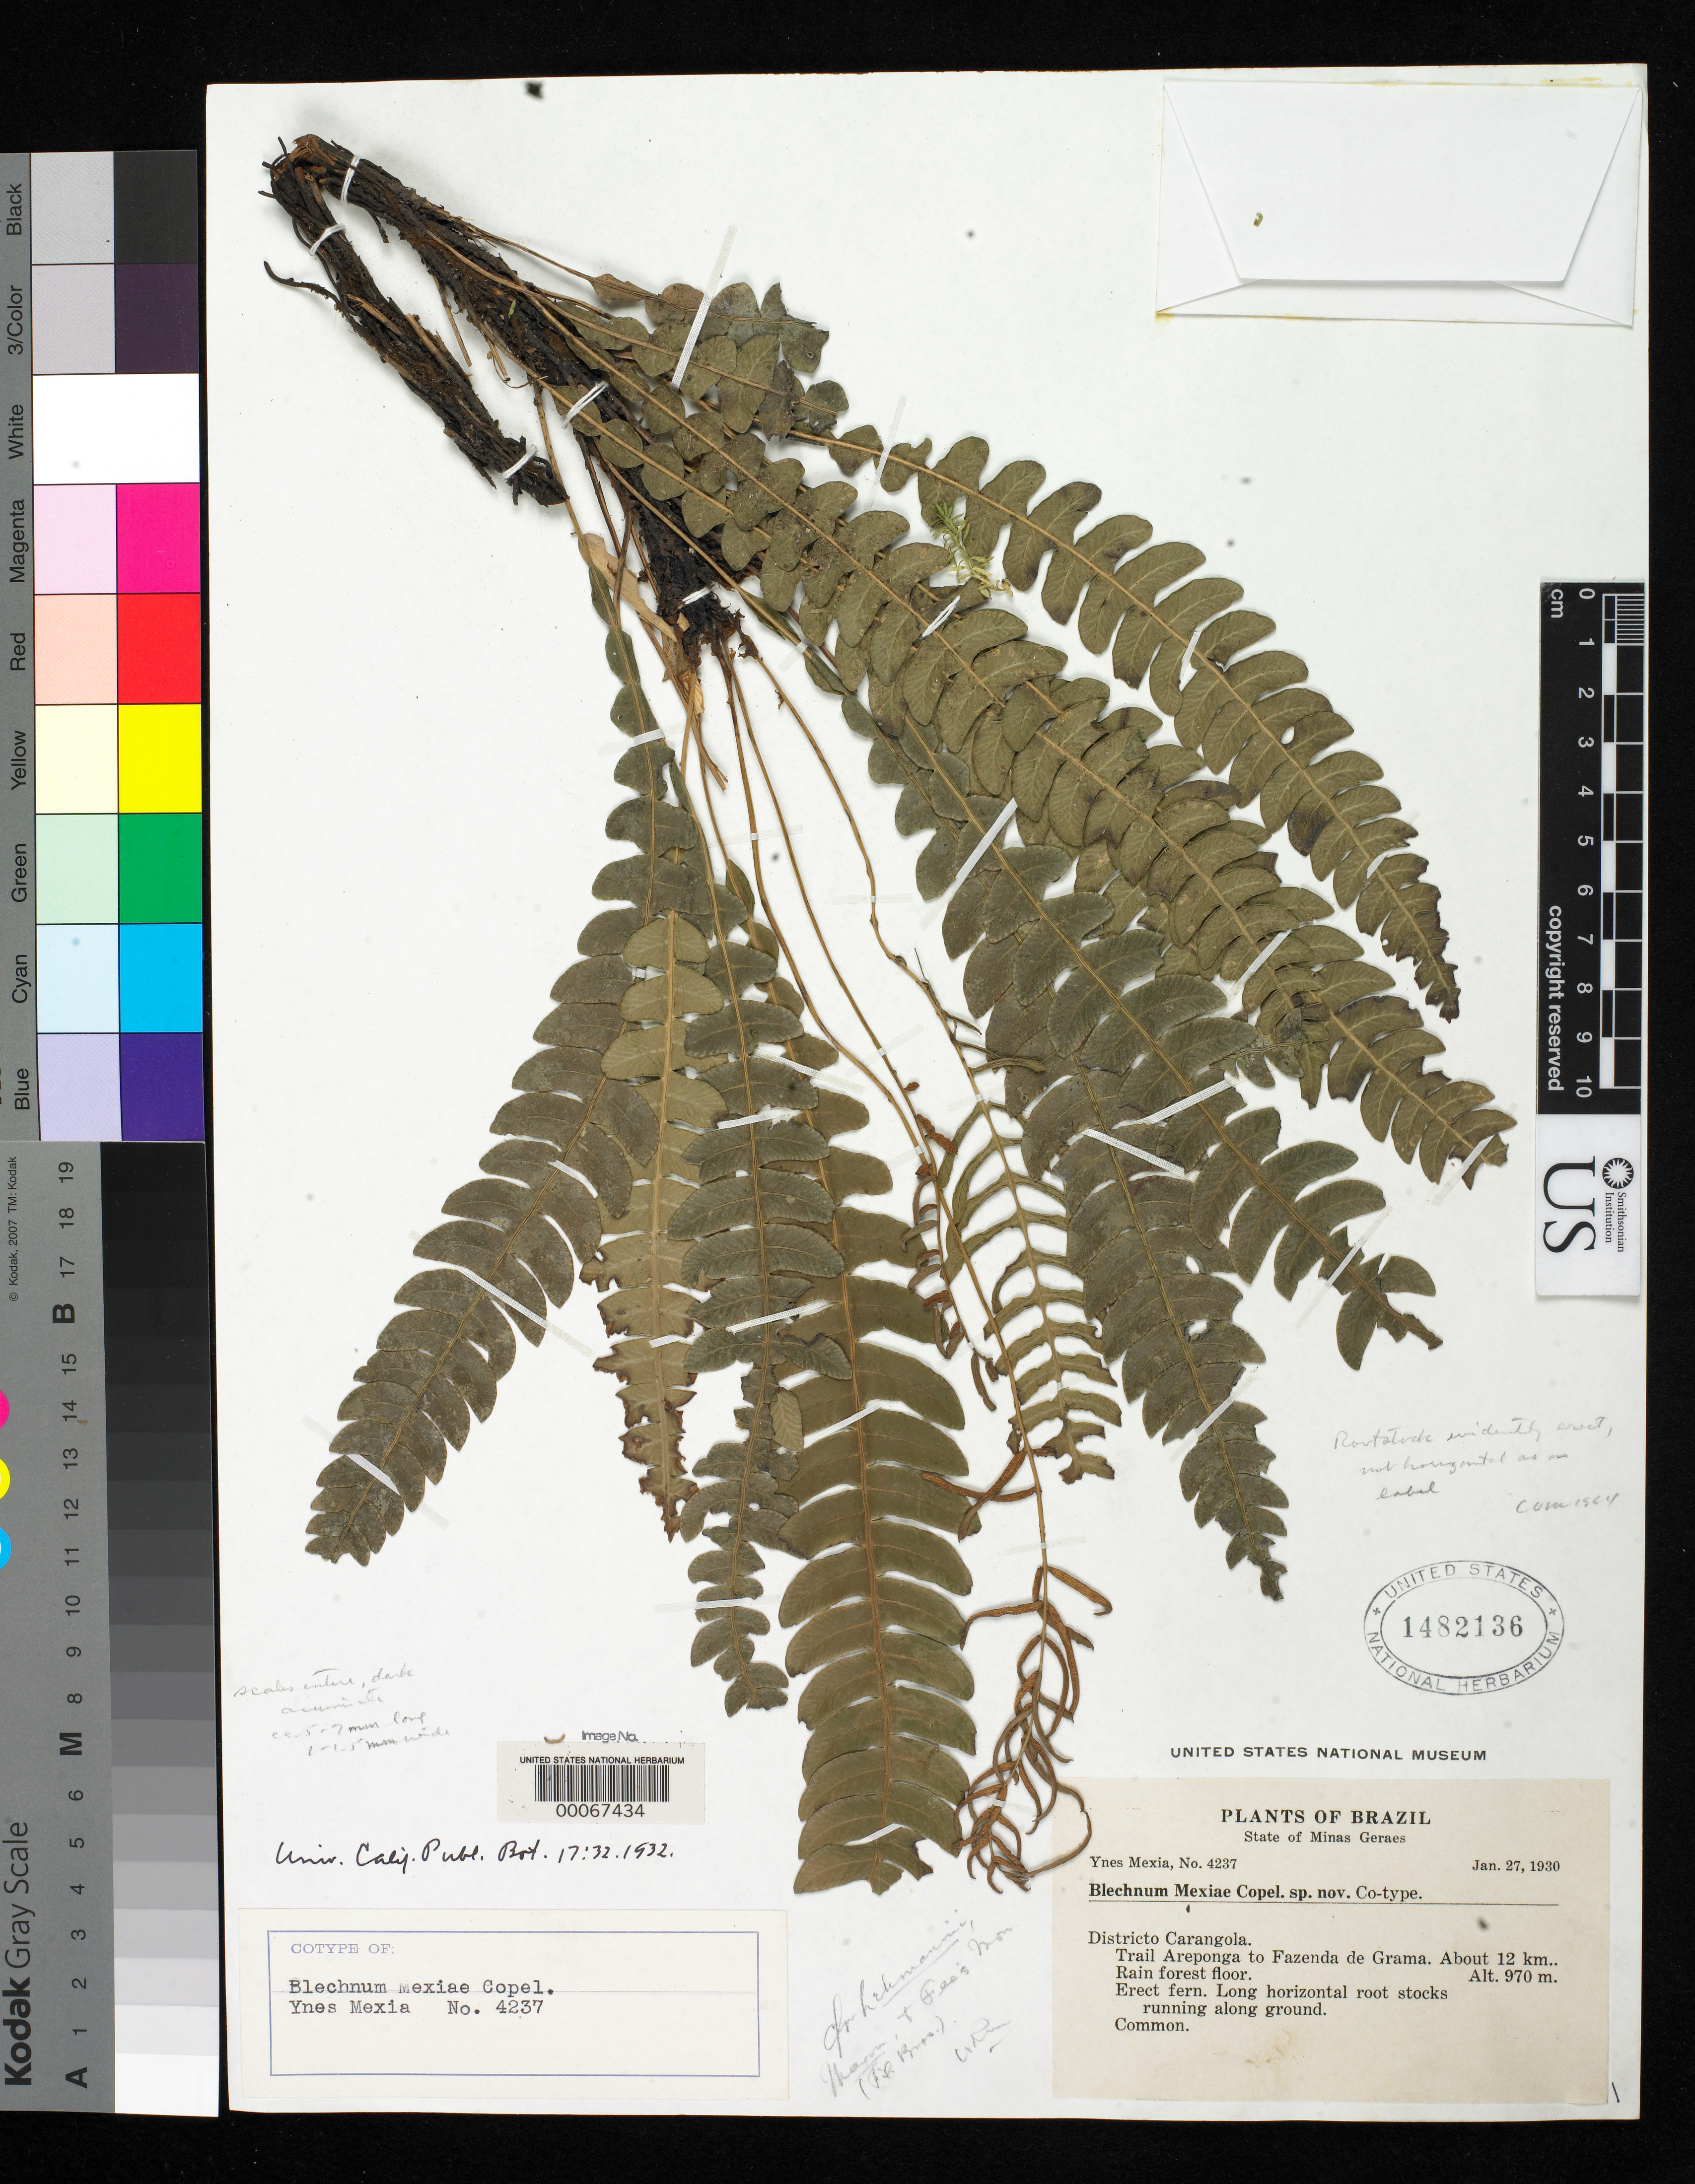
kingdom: Plantae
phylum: Tracheophyta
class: Polypodiopsida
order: Polypodiales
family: Blechnaceae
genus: Blechnum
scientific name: Blechnum mexiae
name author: Copel.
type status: Type Collection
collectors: Y. Mexia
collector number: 4237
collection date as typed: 27 Jan 1930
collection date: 1930-01-27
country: Brazil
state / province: Minas Gerais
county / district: Carangola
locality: Trail Areponga to Fazenda de Grama, ca. 12 km.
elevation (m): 970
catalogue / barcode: US 1482136